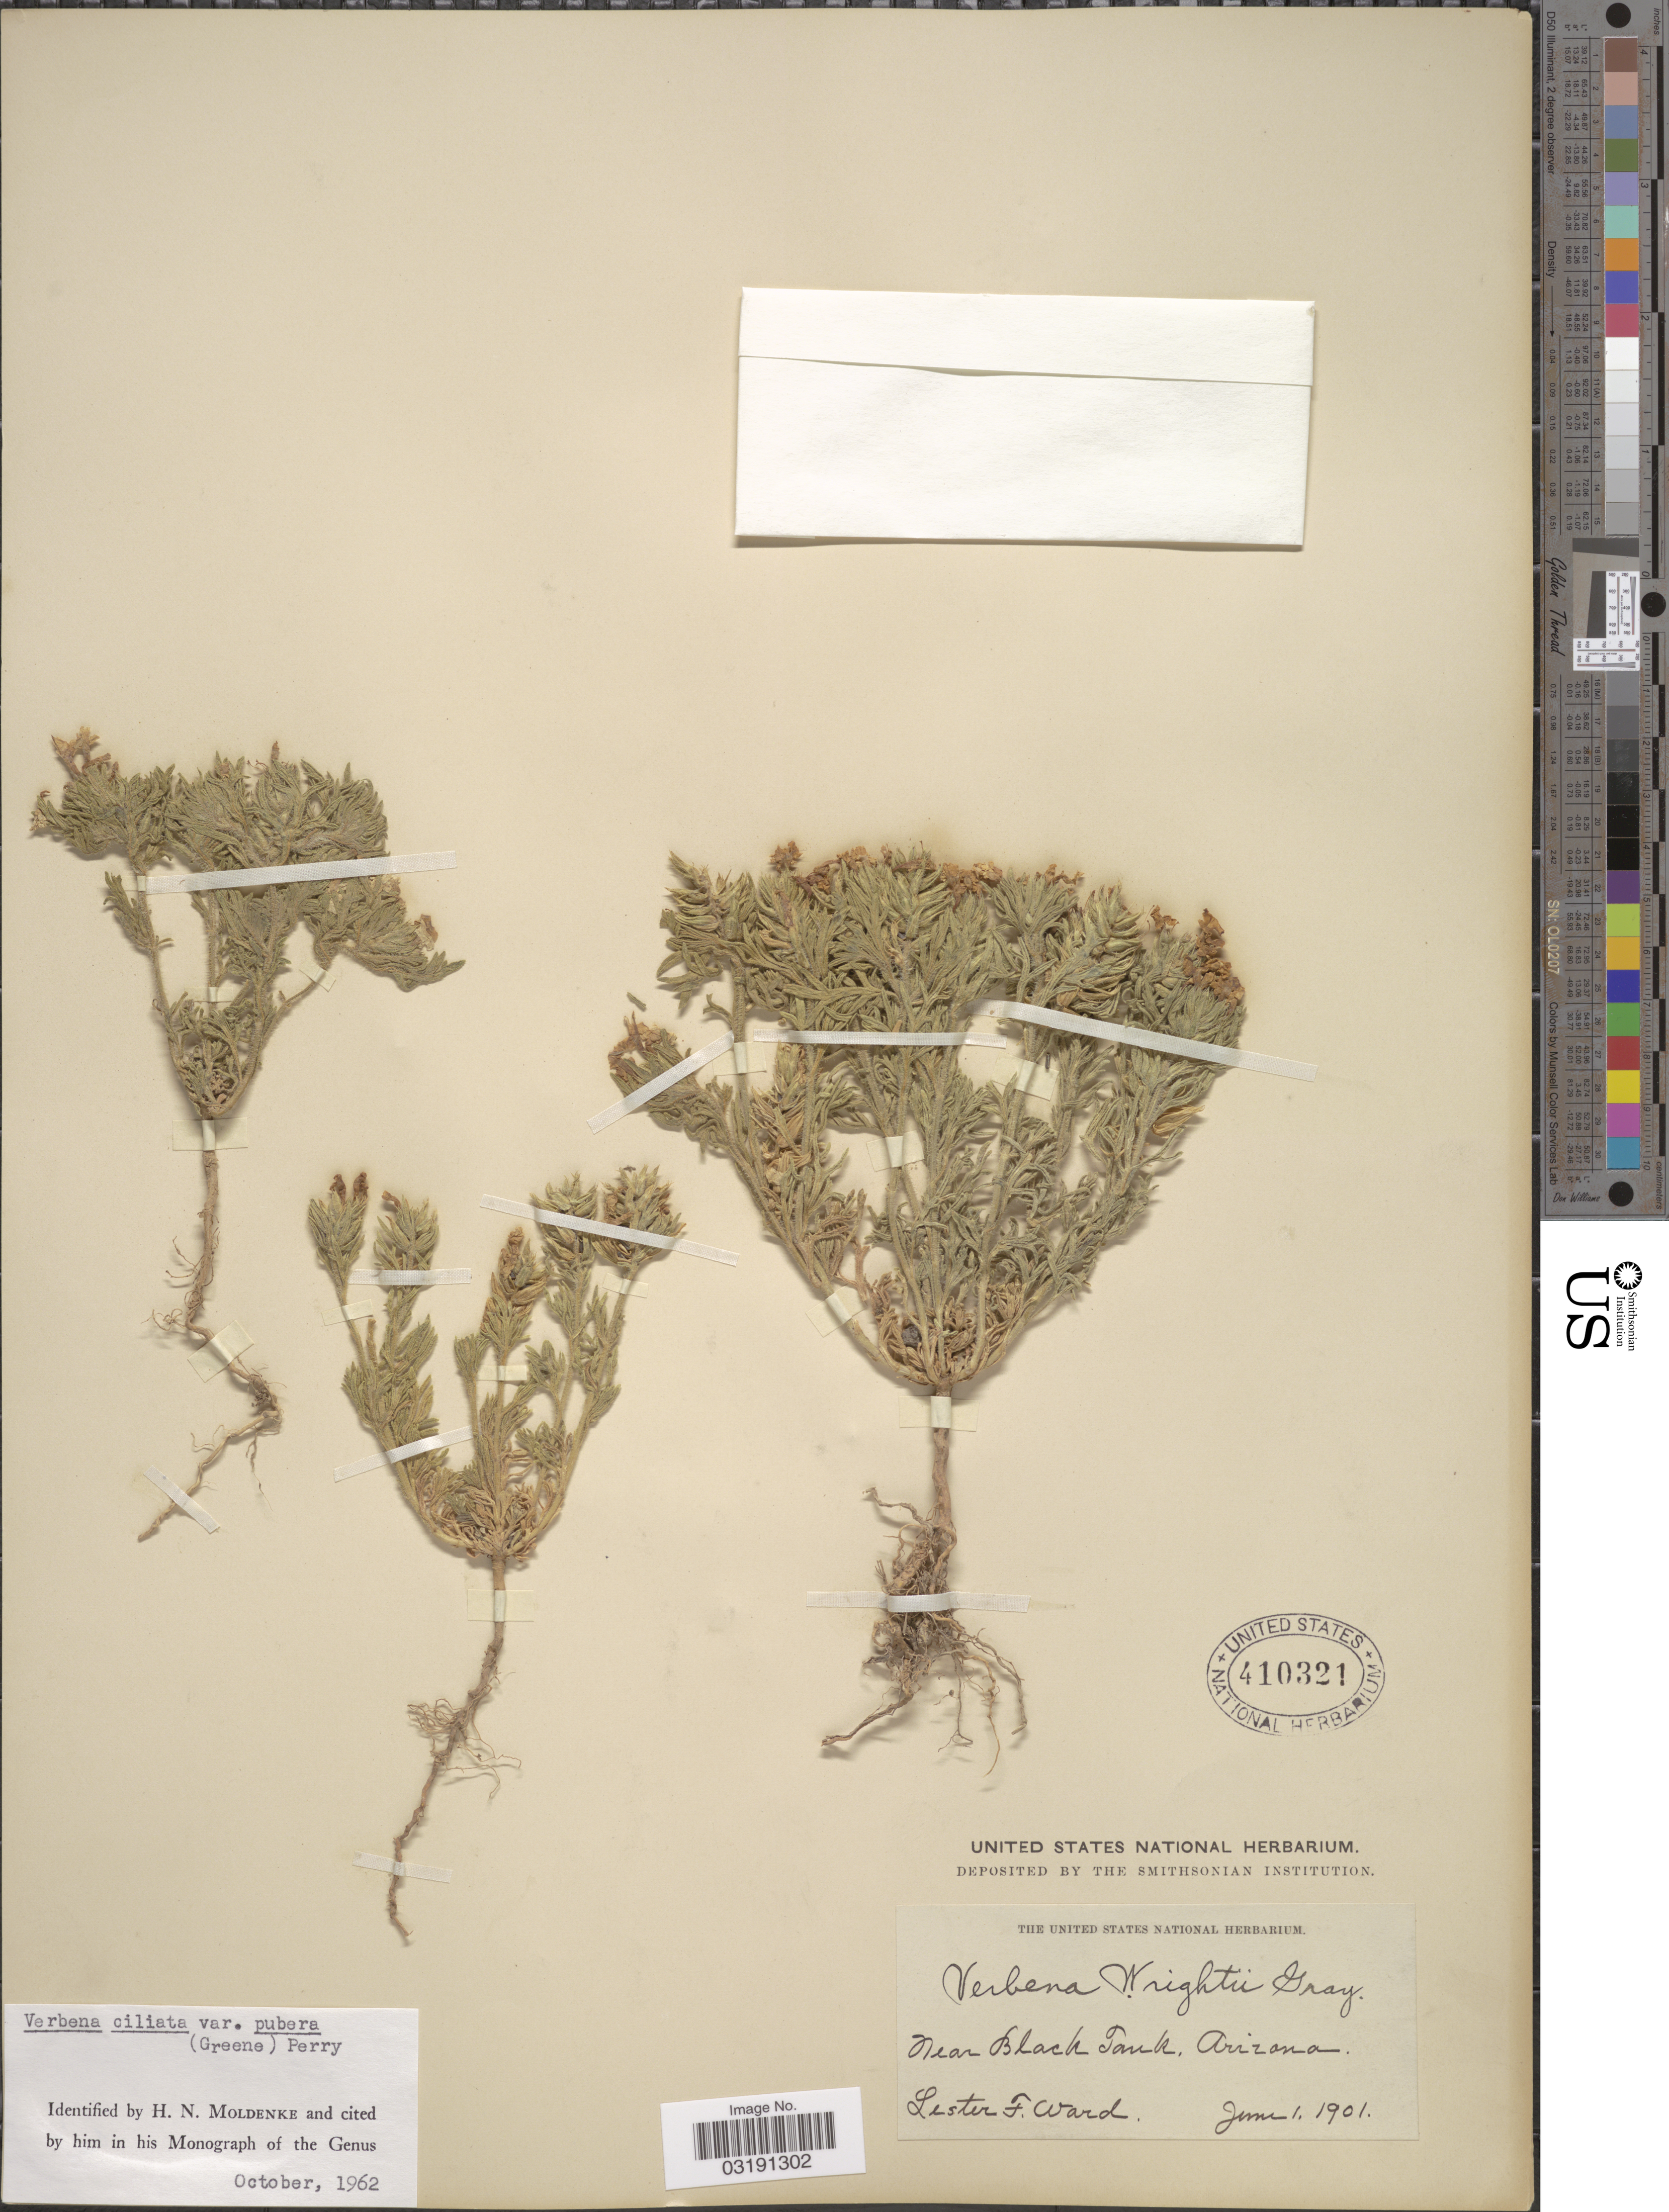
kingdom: Plantae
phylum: Tracheophyta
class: Magnoliopsida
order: Lamiales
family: Verbenaceae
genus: Verbena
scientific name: Verbena ciliata var. pubera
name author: (Greene) L.M. Perry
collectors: L. F. Ward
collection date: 1901-06-01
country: United States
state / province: Arizona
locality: Near Black Tank.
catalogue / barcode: US 410321